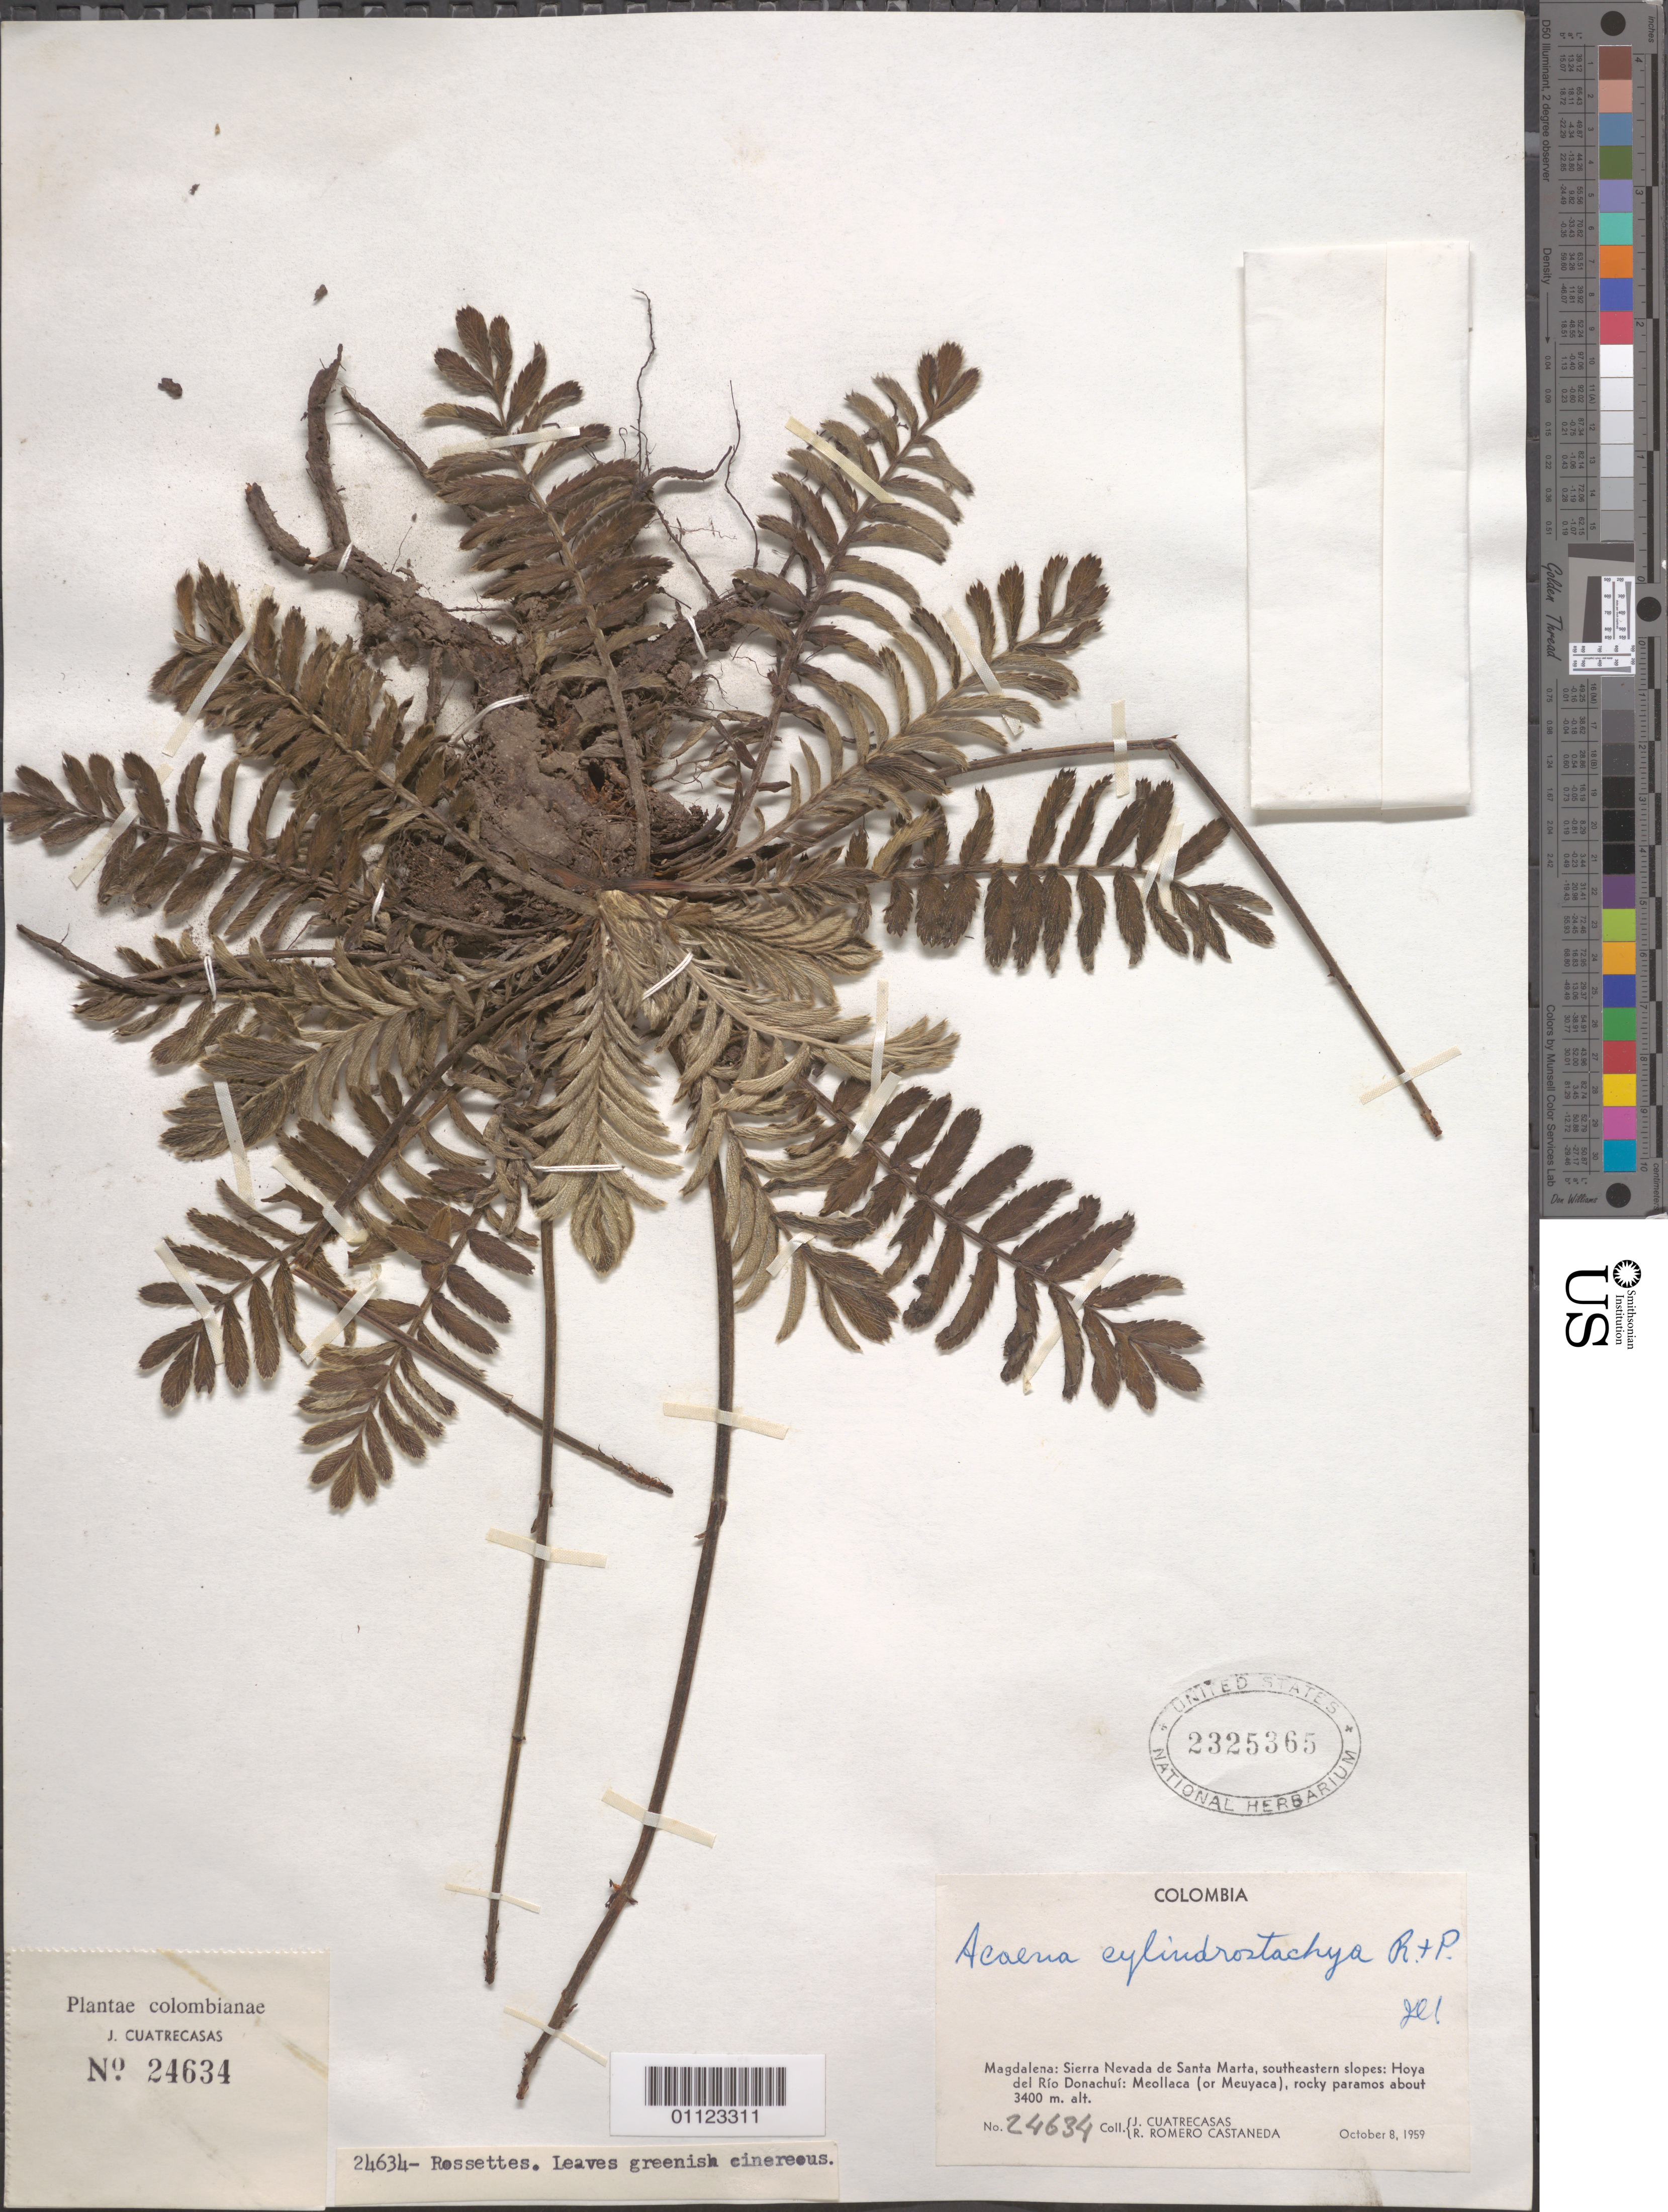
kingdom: Plantae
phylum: Tracheophyta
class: Magnoliopsida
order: Rosales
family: Rosaceae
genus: Acaena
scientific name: Acaena cylindristachya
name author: Ruiz & Pav.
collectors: J. Cuatrecasas & R. Romero Castañeda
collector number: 24634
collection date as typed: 08 Oct 1959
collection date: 1959-10-08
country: Colombia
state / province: Magdalena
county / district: Santa Marta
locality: Sierra Nevada de Santa Marta, southeastern slopes: Hoya Rio del Donachui, Meollaca (Meuyaca)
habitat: Rocky paramos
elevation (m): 3400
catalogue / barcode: US 2325365